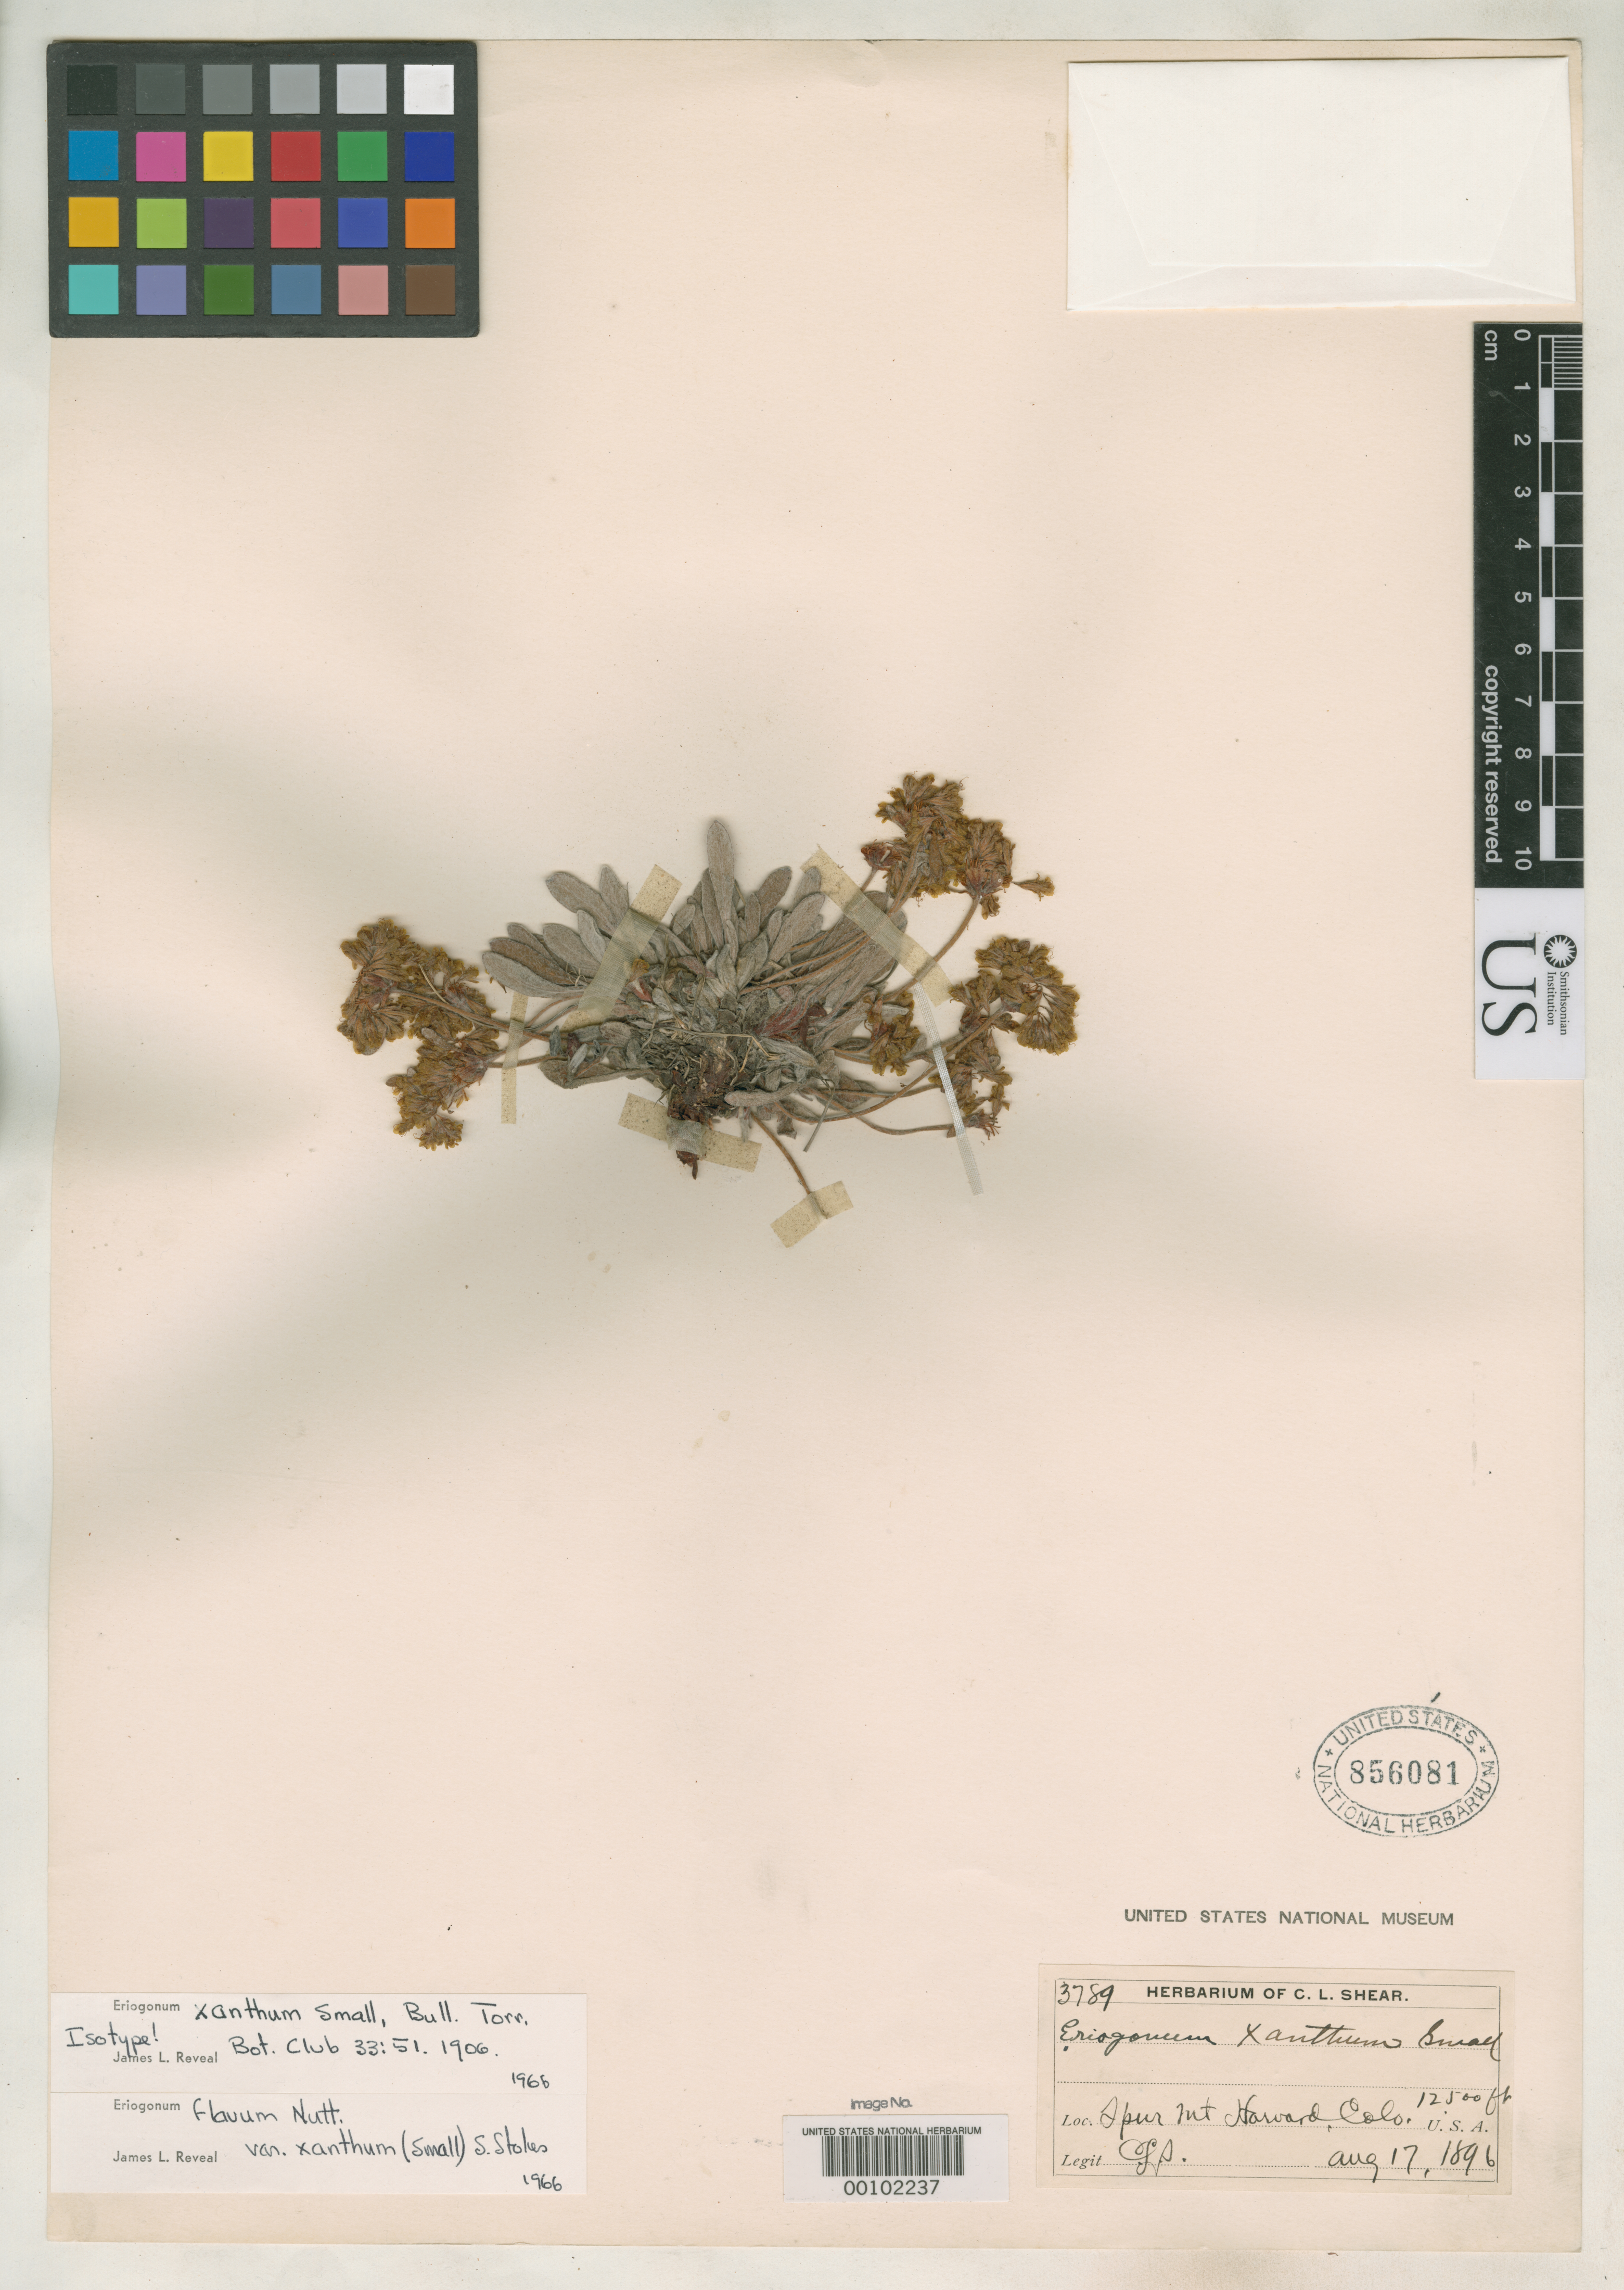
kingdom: Plantae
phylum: Tracheophyta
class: Magnoliopsida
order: Caryophyllales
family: Polygonaceae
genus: Eriogonum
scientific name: Eriogonum xanthum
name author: Small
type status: Isotype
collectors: C. L. Shear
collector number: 3789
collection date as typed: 17 Aug 1896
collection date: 1896-08-17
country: United States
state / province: Colorado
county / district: Chaffee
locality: Spur of Mt. Harvard.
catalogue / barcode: US 856081